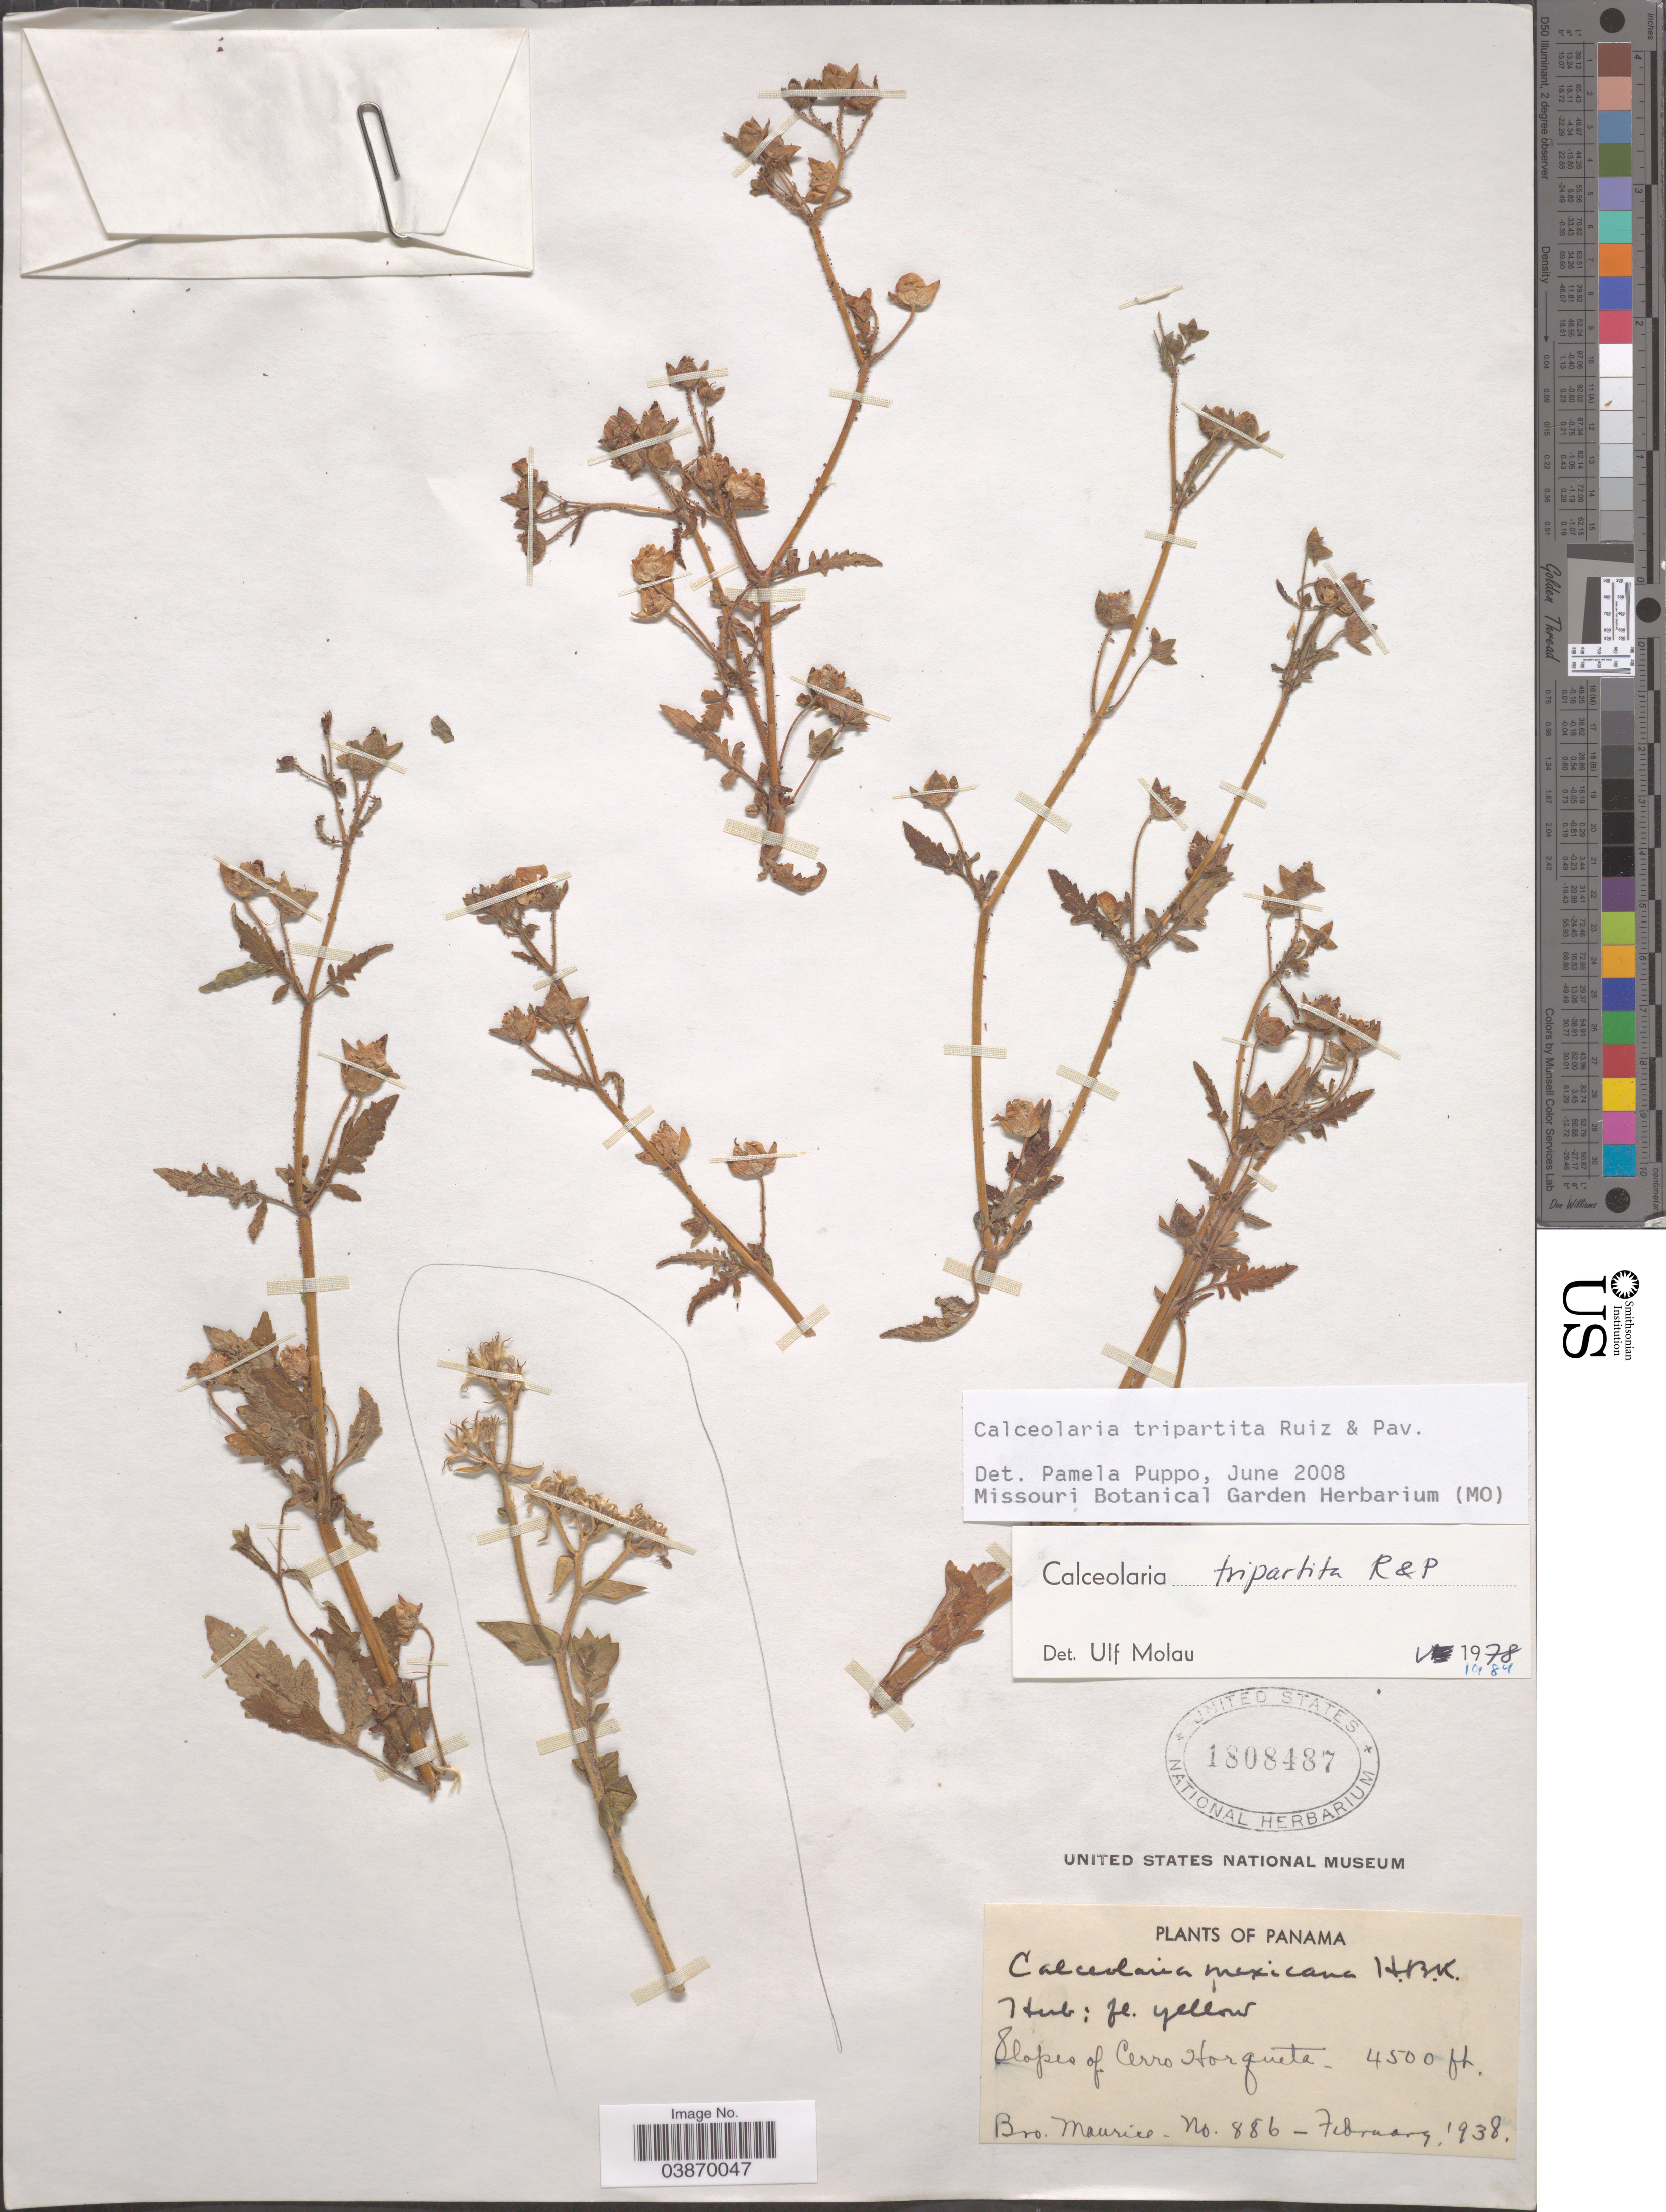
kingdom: Plantae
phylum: Tracheophyta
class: Magnoliopsida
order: Lamiales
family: Calceolariaceae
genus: Calceolaria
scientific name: Calceolaria tripartita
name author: Ruiz & Pav.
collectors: B. Maurice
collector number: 886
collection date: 1938-02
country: Panama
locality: Slopes of Cerro Horqueta.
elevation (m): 1372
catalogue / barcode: US 1808487